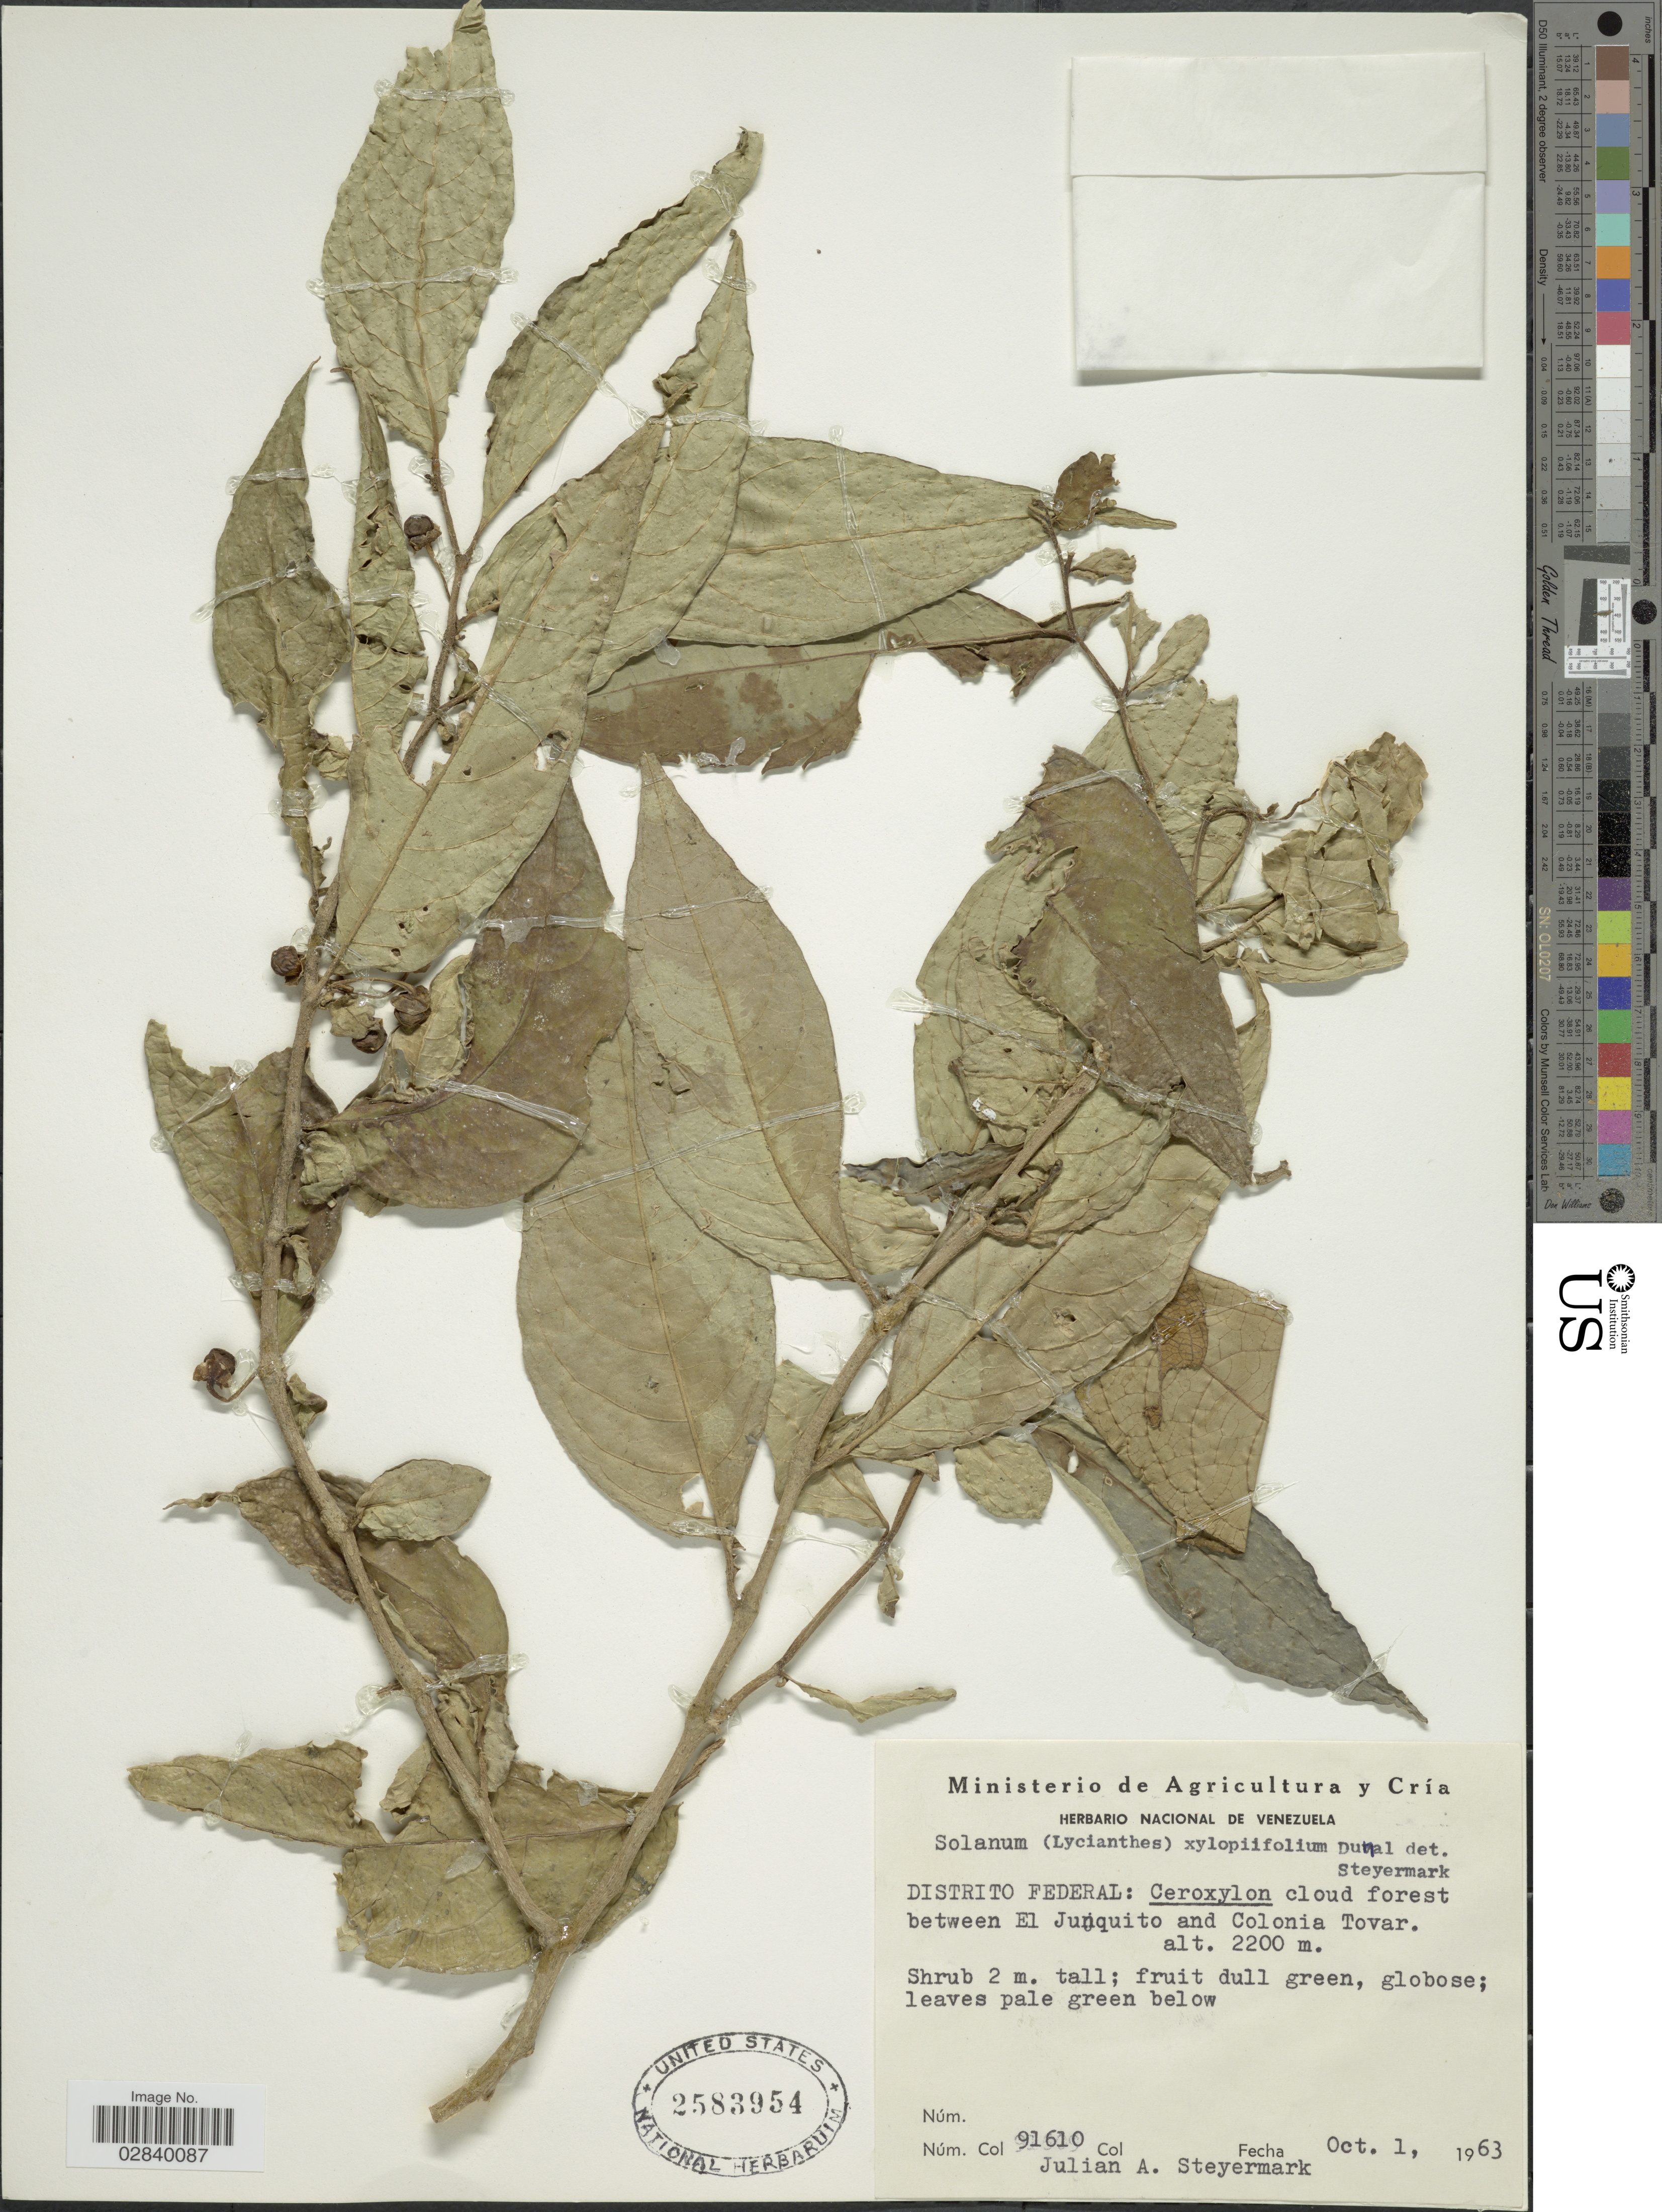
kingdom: Plantae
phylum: Tracheophyta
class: Magnoliopsida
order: Solanales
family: Solanaceae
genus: Lycianthes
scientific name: Lycianthes acutifolia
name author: (Ruiz & Pav.) Bitter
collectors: J. Steyermark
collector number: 91610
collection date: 1963-10-01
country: Venezuela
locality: Distrito Federal: Ceroxylon cloud forest between El Junquito and Colonia Tovar.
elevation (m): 2200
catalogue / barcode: US 2583954